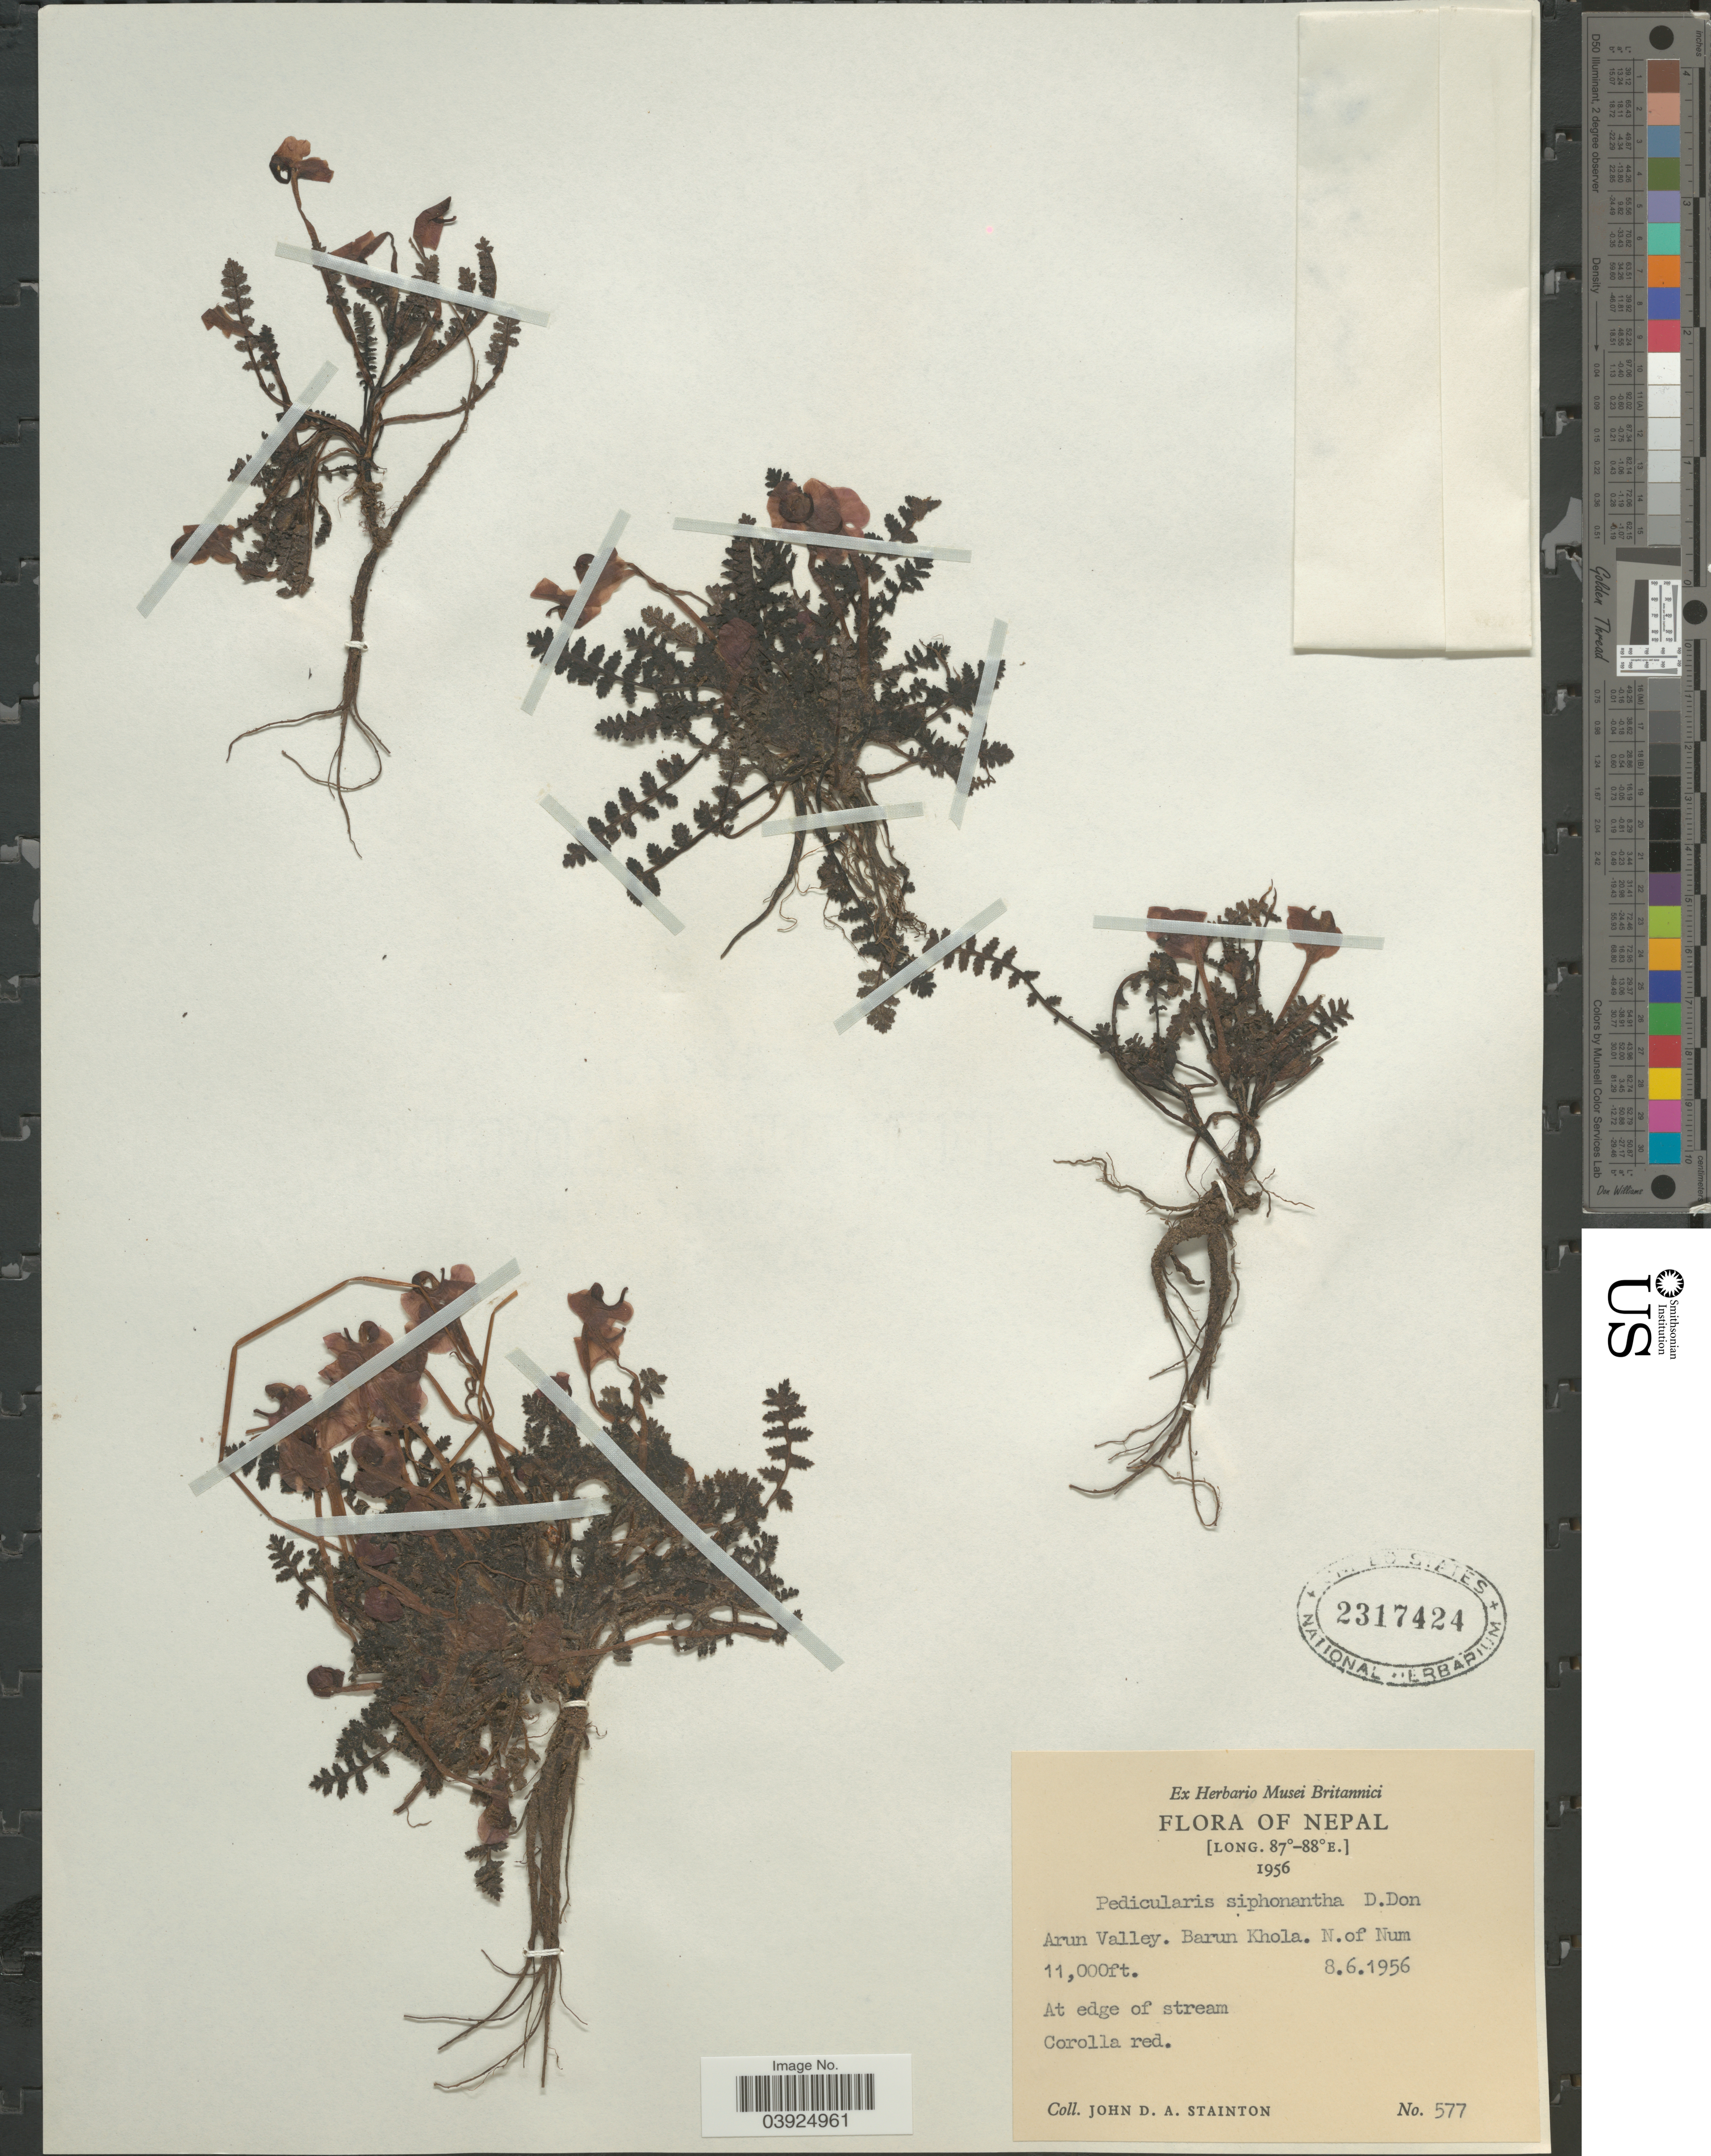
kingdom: Plantae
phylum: Tracheophyta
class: Magnoliopsida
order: Lamiales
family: Orobanchaceae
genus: Pedicularis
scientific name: Pedicularis siphonantha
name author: D. Don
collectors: J. Stainton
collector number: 577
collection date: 1956-06-08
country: Nepal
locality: Arun Valley. Barun Khola. N. of Num. At edge of stream.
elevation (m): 3353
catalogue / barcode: US 2317424